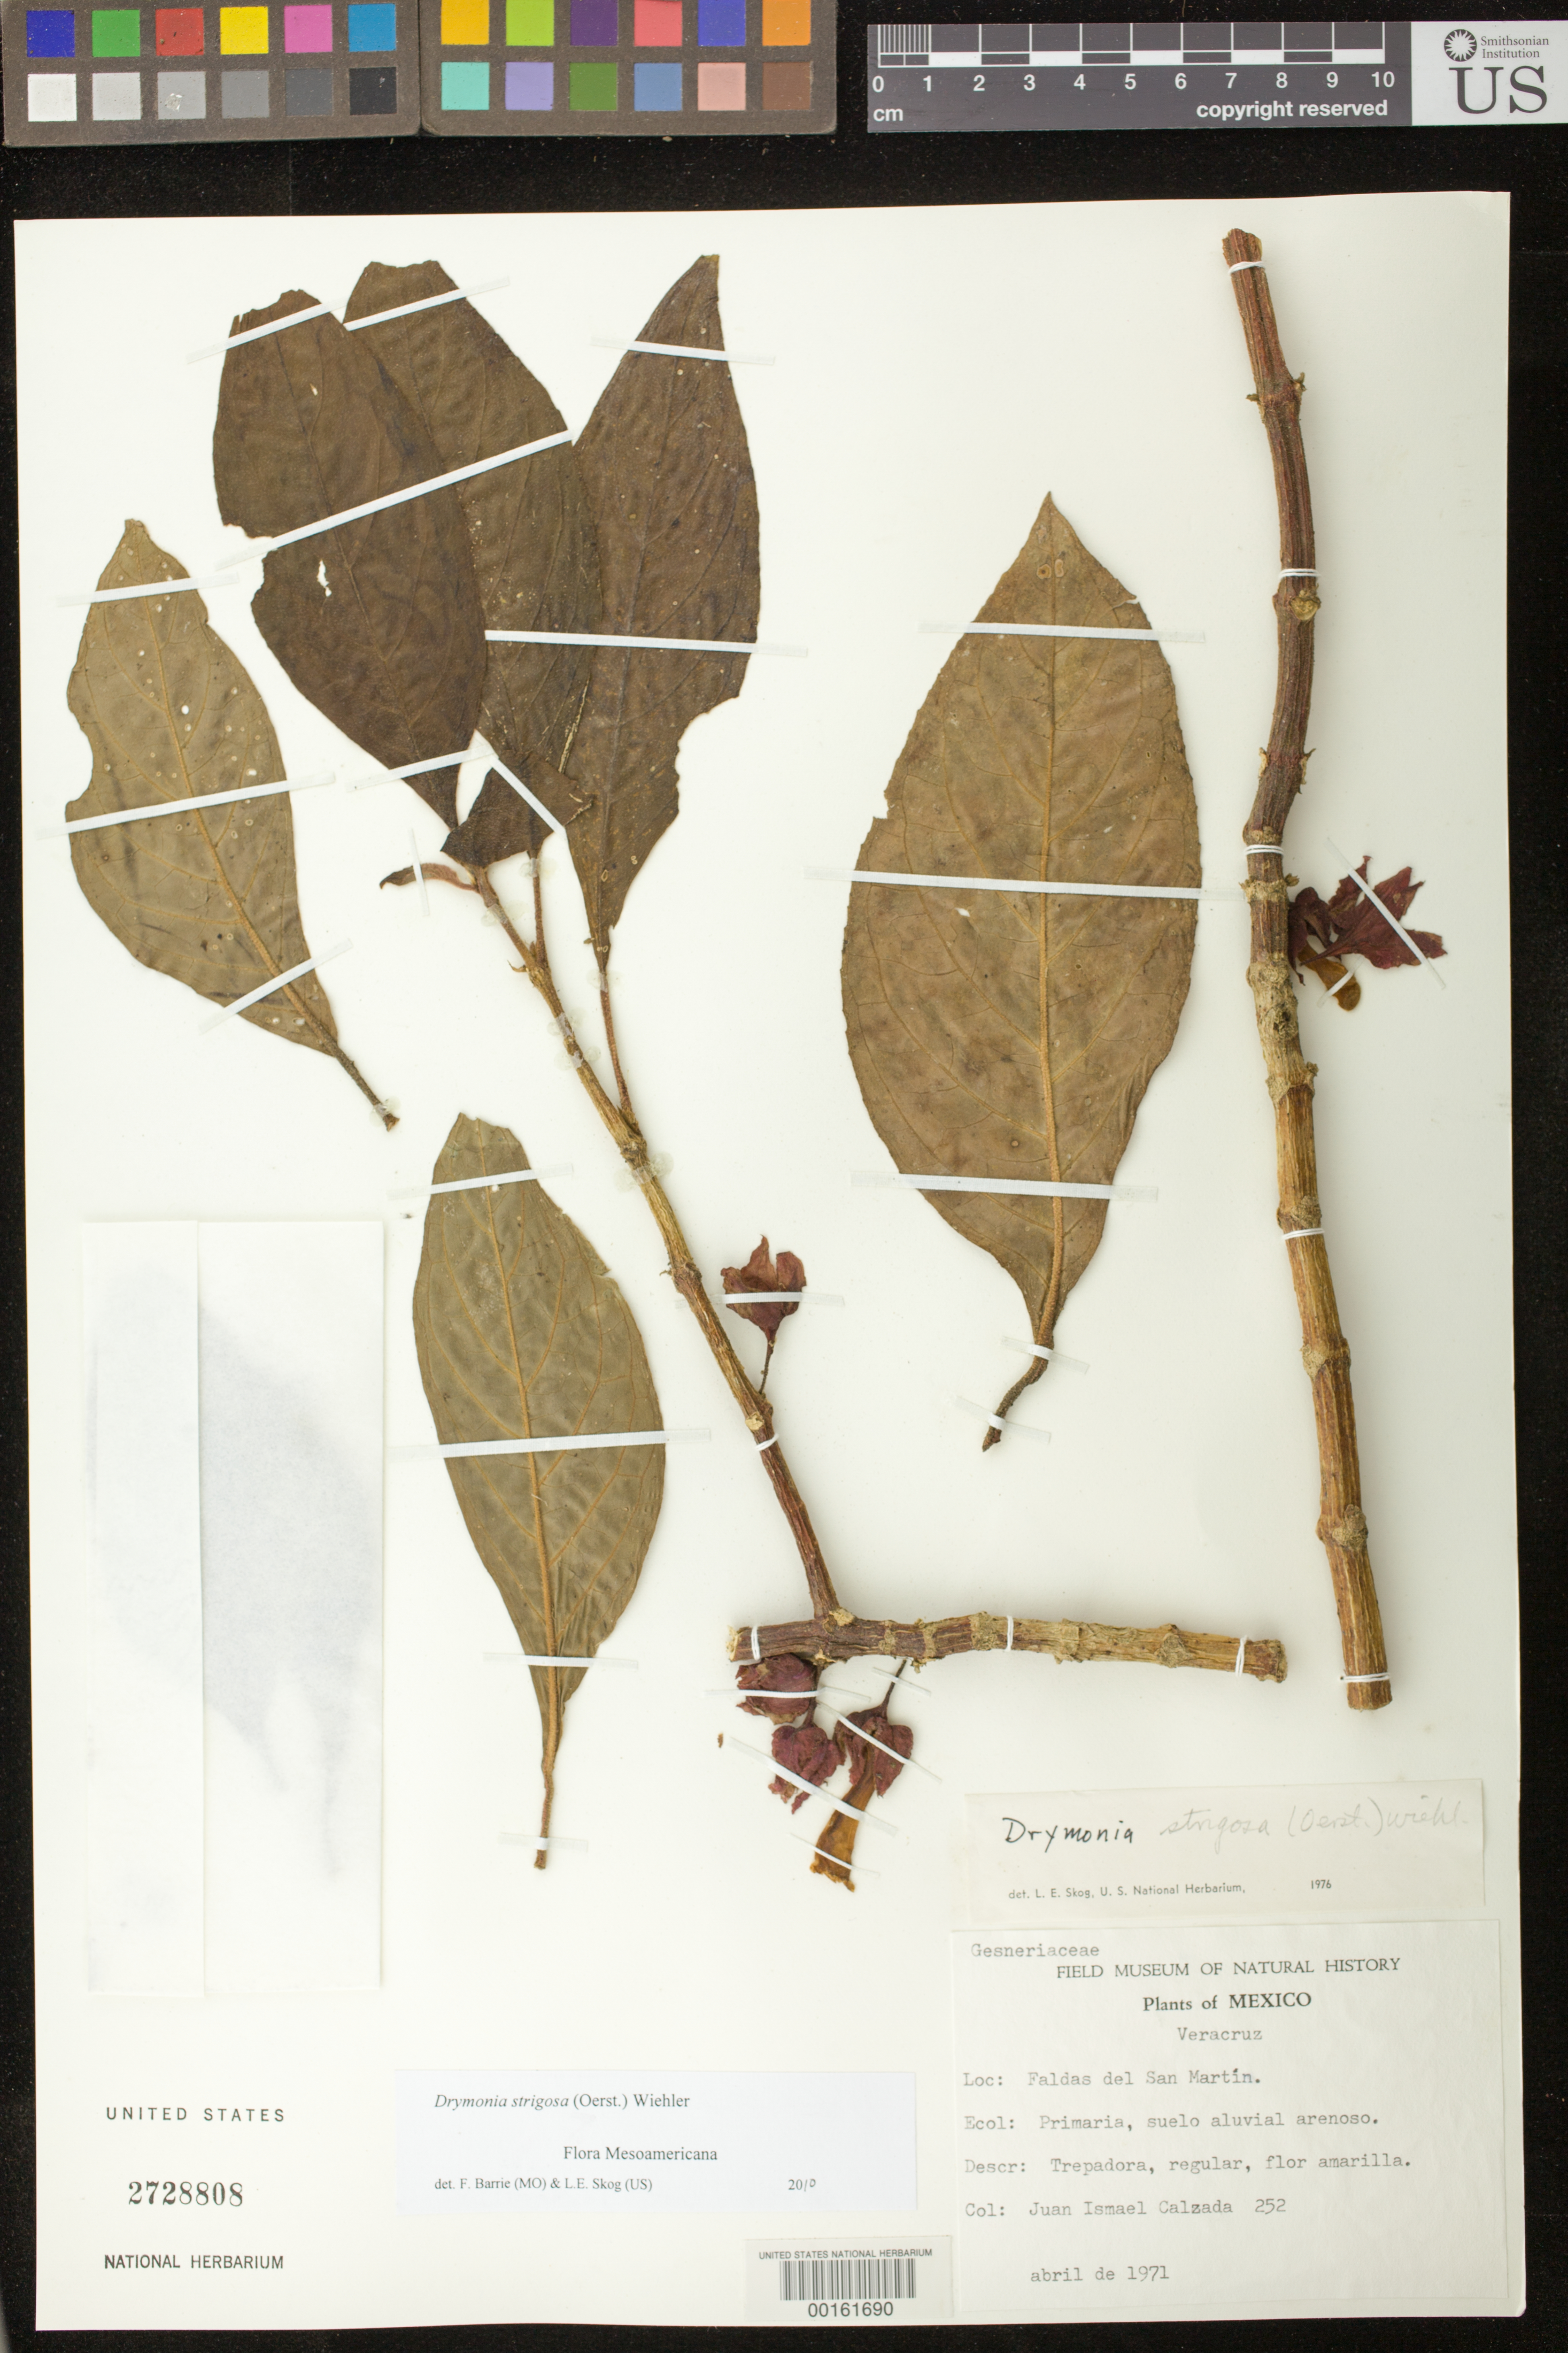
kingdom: Plantae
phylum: Tracheophyta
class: Magnoliopsida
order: Lamiales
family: Gesneriaceae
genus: Drymonia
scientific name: Drymonia strigosa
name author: (Oerst.) Wiehler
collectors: J. I. Calzada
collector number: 252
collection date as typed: Apr 1971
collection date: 1971-04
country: Mexico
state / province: Veracruz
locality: Foothills of San Martin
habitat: Primary, aluvial sandy soil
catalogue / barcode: US 2728808